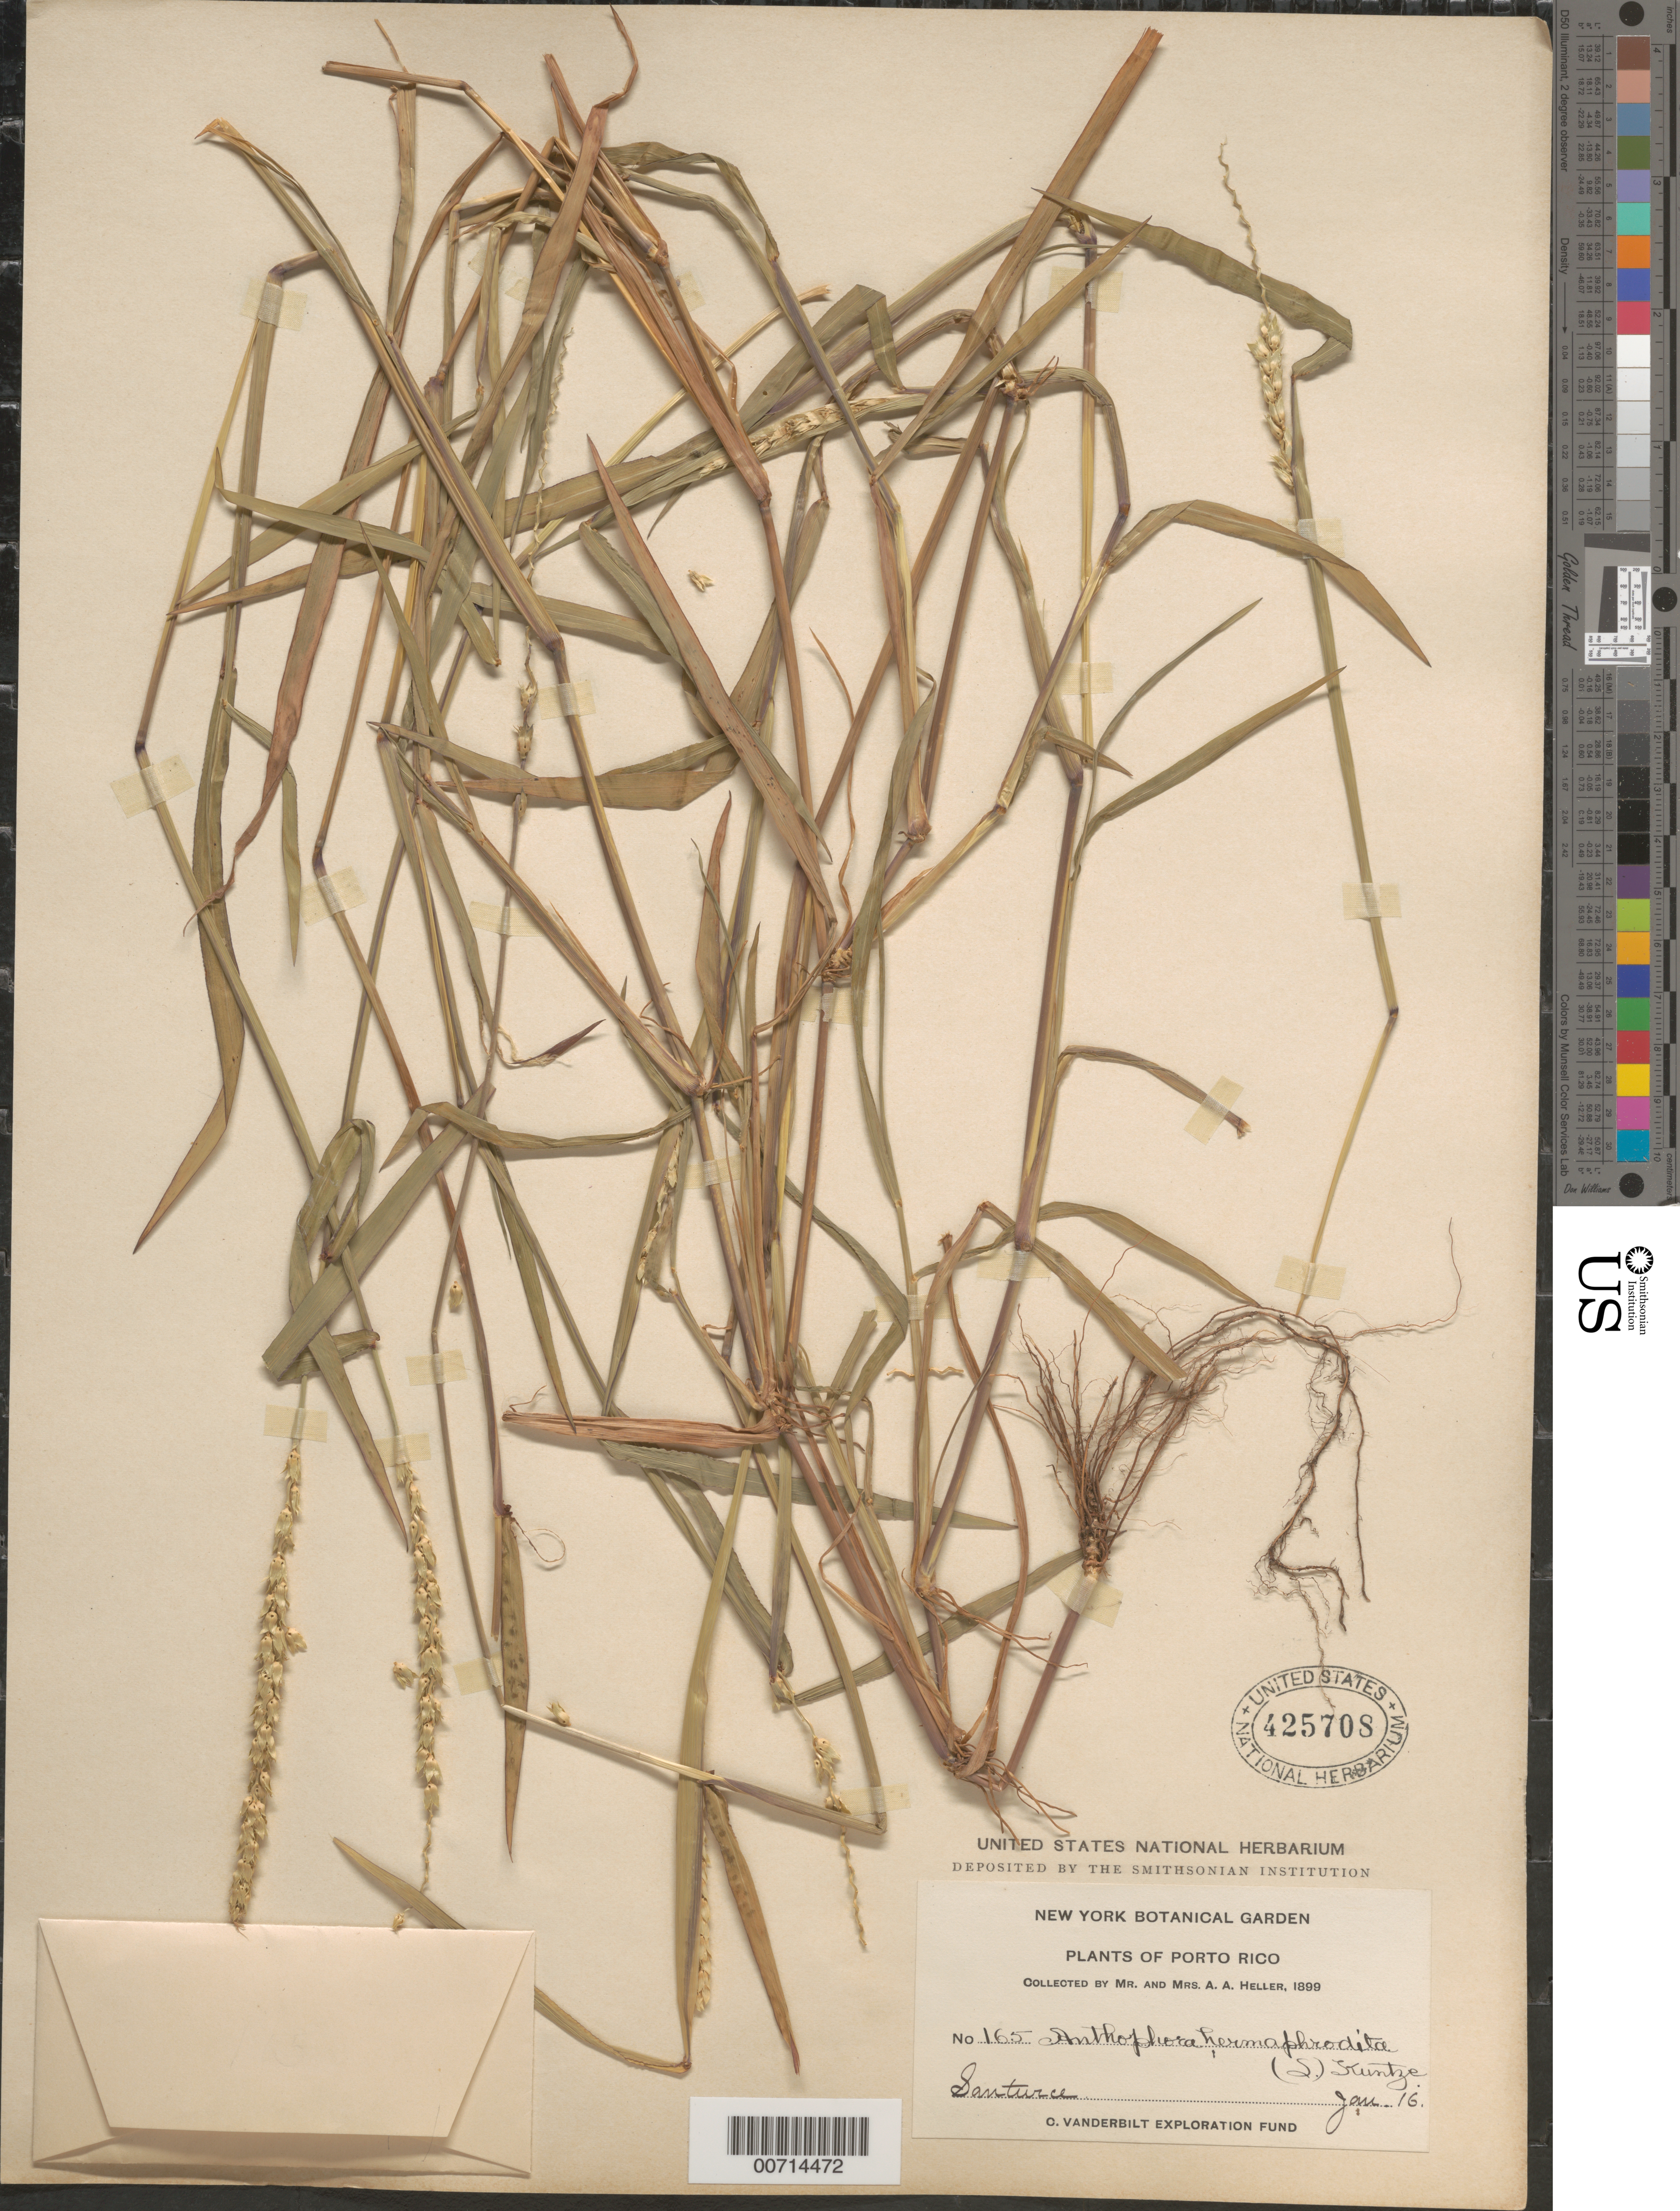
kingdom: Plantae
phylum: Tracheophyta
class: Liliopsida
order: Poales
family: Poaceae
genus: Anthephora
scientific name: Anthephora hermaphrodita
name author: (L.) Kuntze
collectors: A. A. Heller & E. G. Heller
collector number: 165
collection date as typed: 16 Jan 1899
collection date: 1899-01-16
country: Puerto Rico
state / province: San Juan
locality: Santurce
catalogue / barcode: US 425708